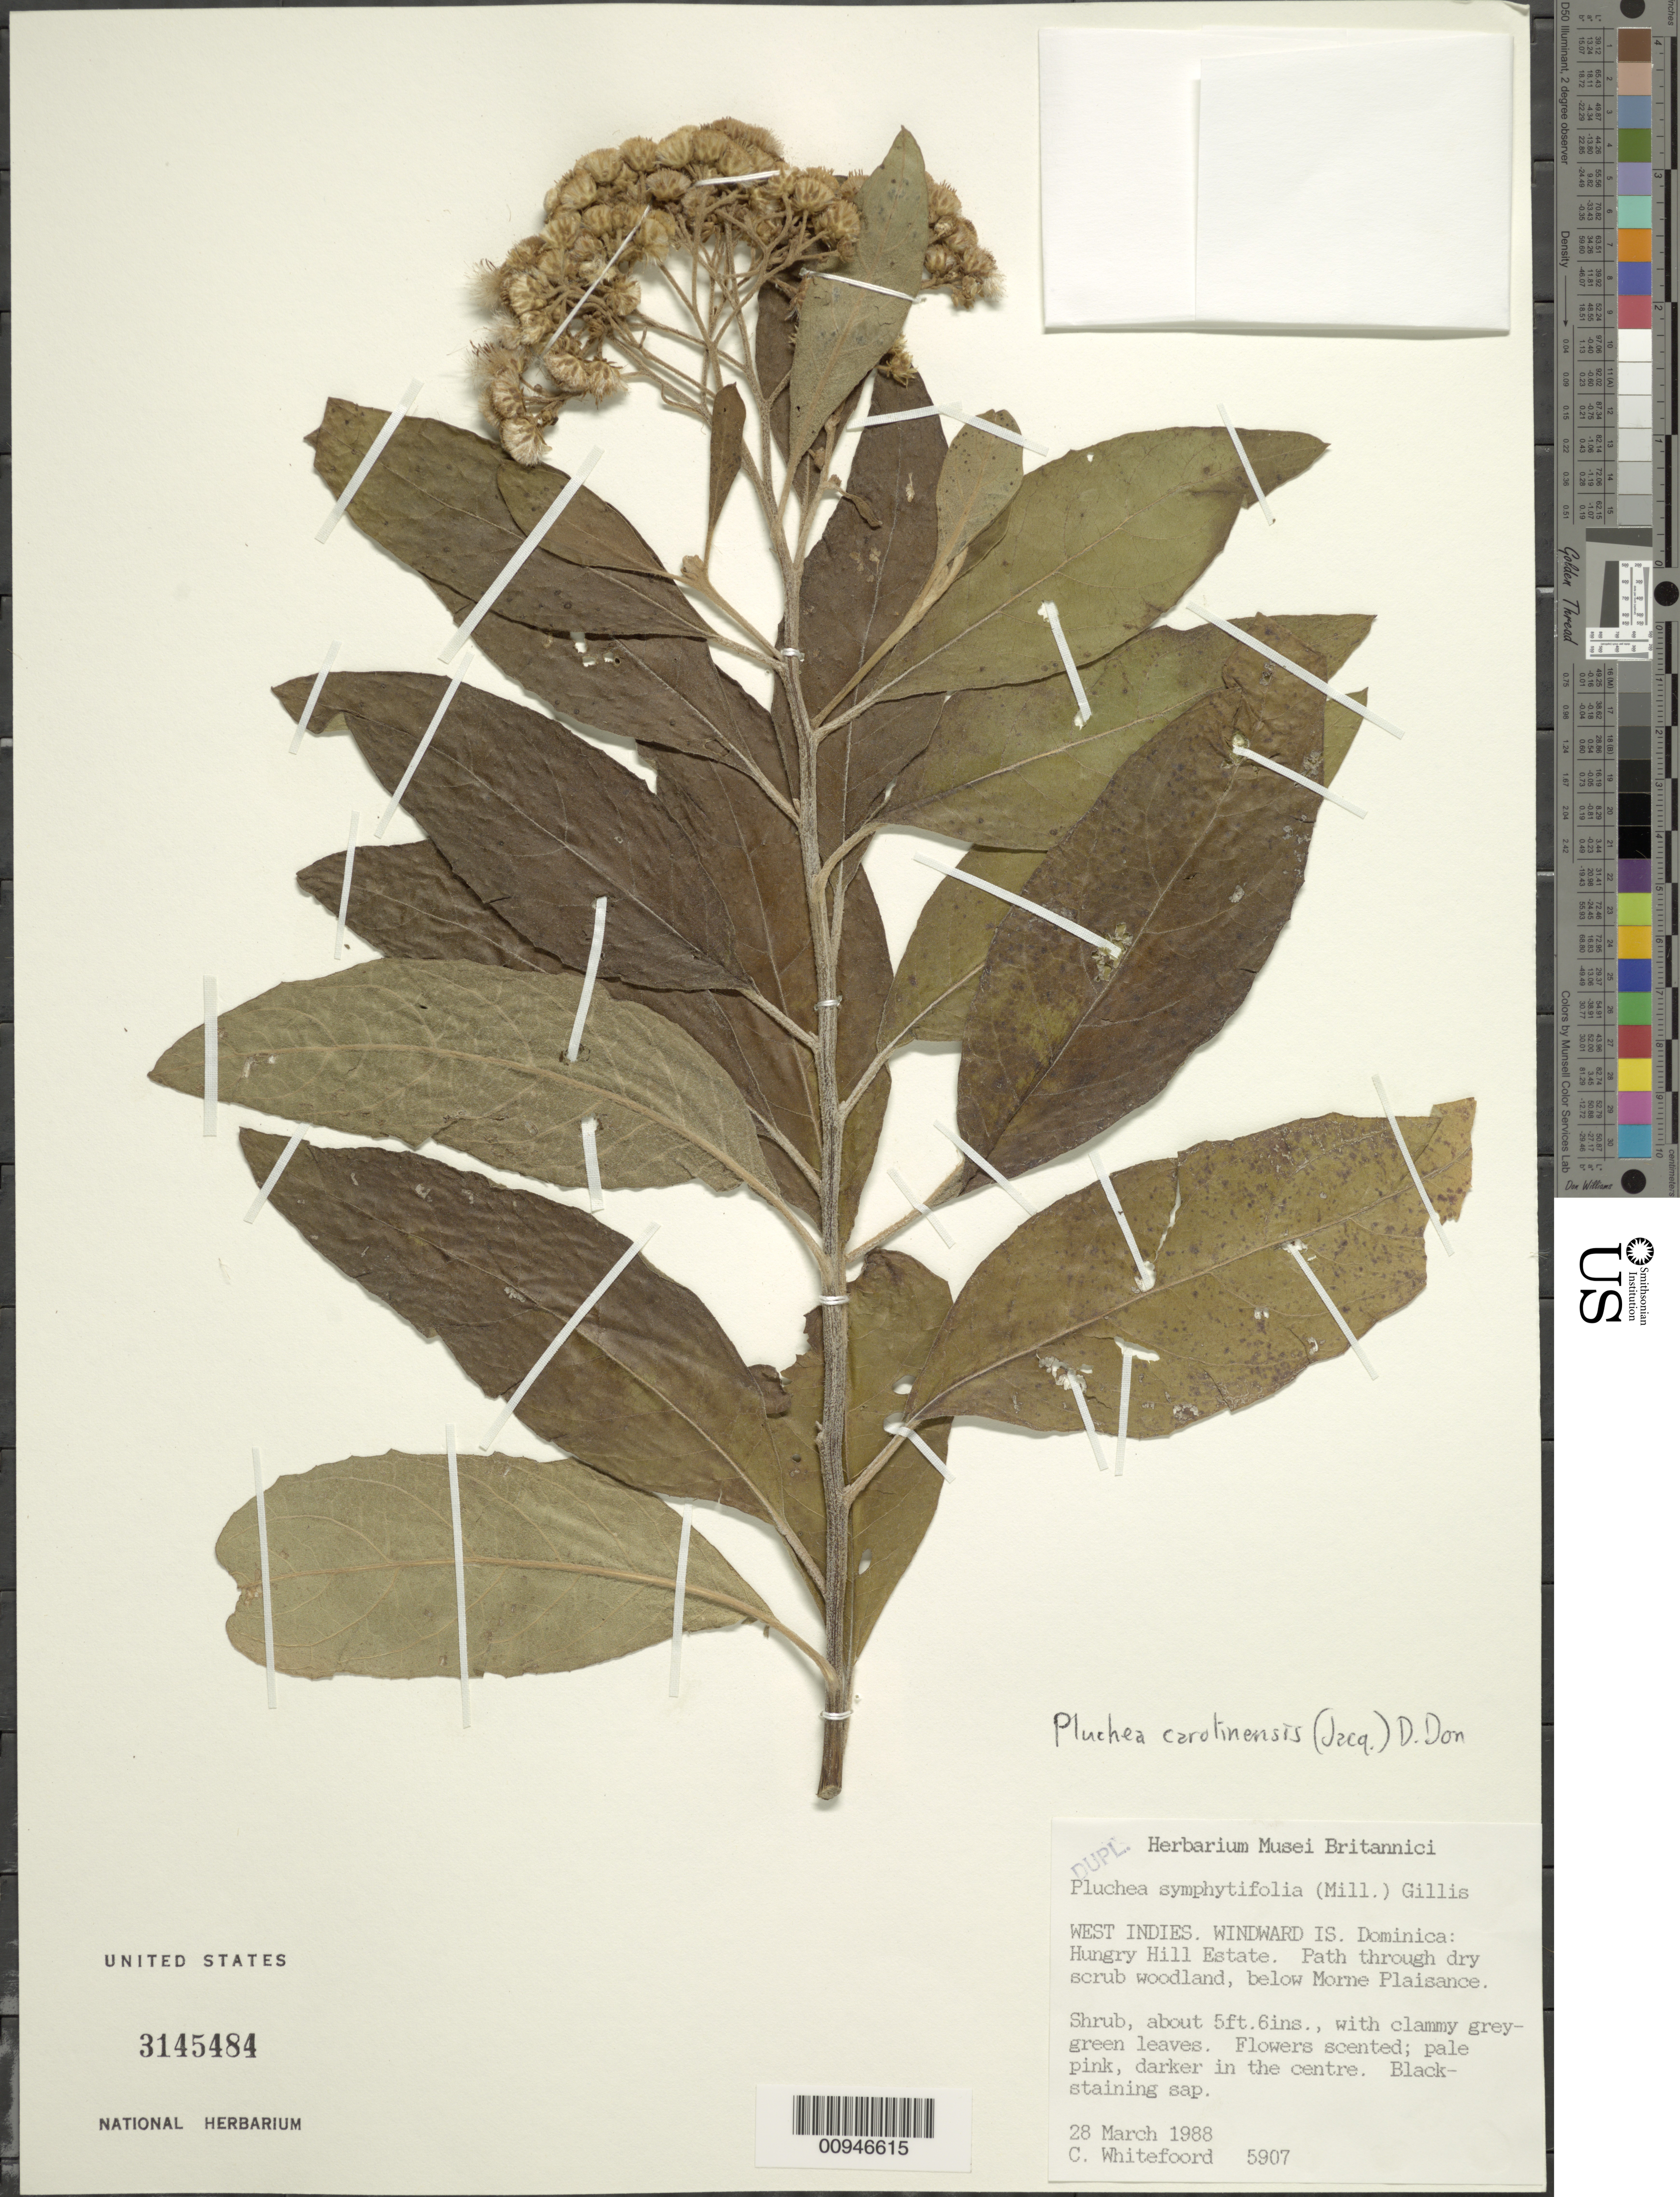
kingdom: Plantae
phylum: Tracheophyta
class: Magnoliopsida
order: Asterales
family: Asteraceae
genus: Pluchea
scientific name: Pluchea carolinensis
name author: (Jacq.) D. Don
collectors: C. Whitefoord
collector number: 5907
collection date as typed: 28 Mar 1988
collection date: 1988-03-28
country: Dominica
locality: Hungry Hill Estate. Path through scrub woodland, below Morne Plaisance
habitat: Scrub woodland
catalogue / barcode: US 3145484